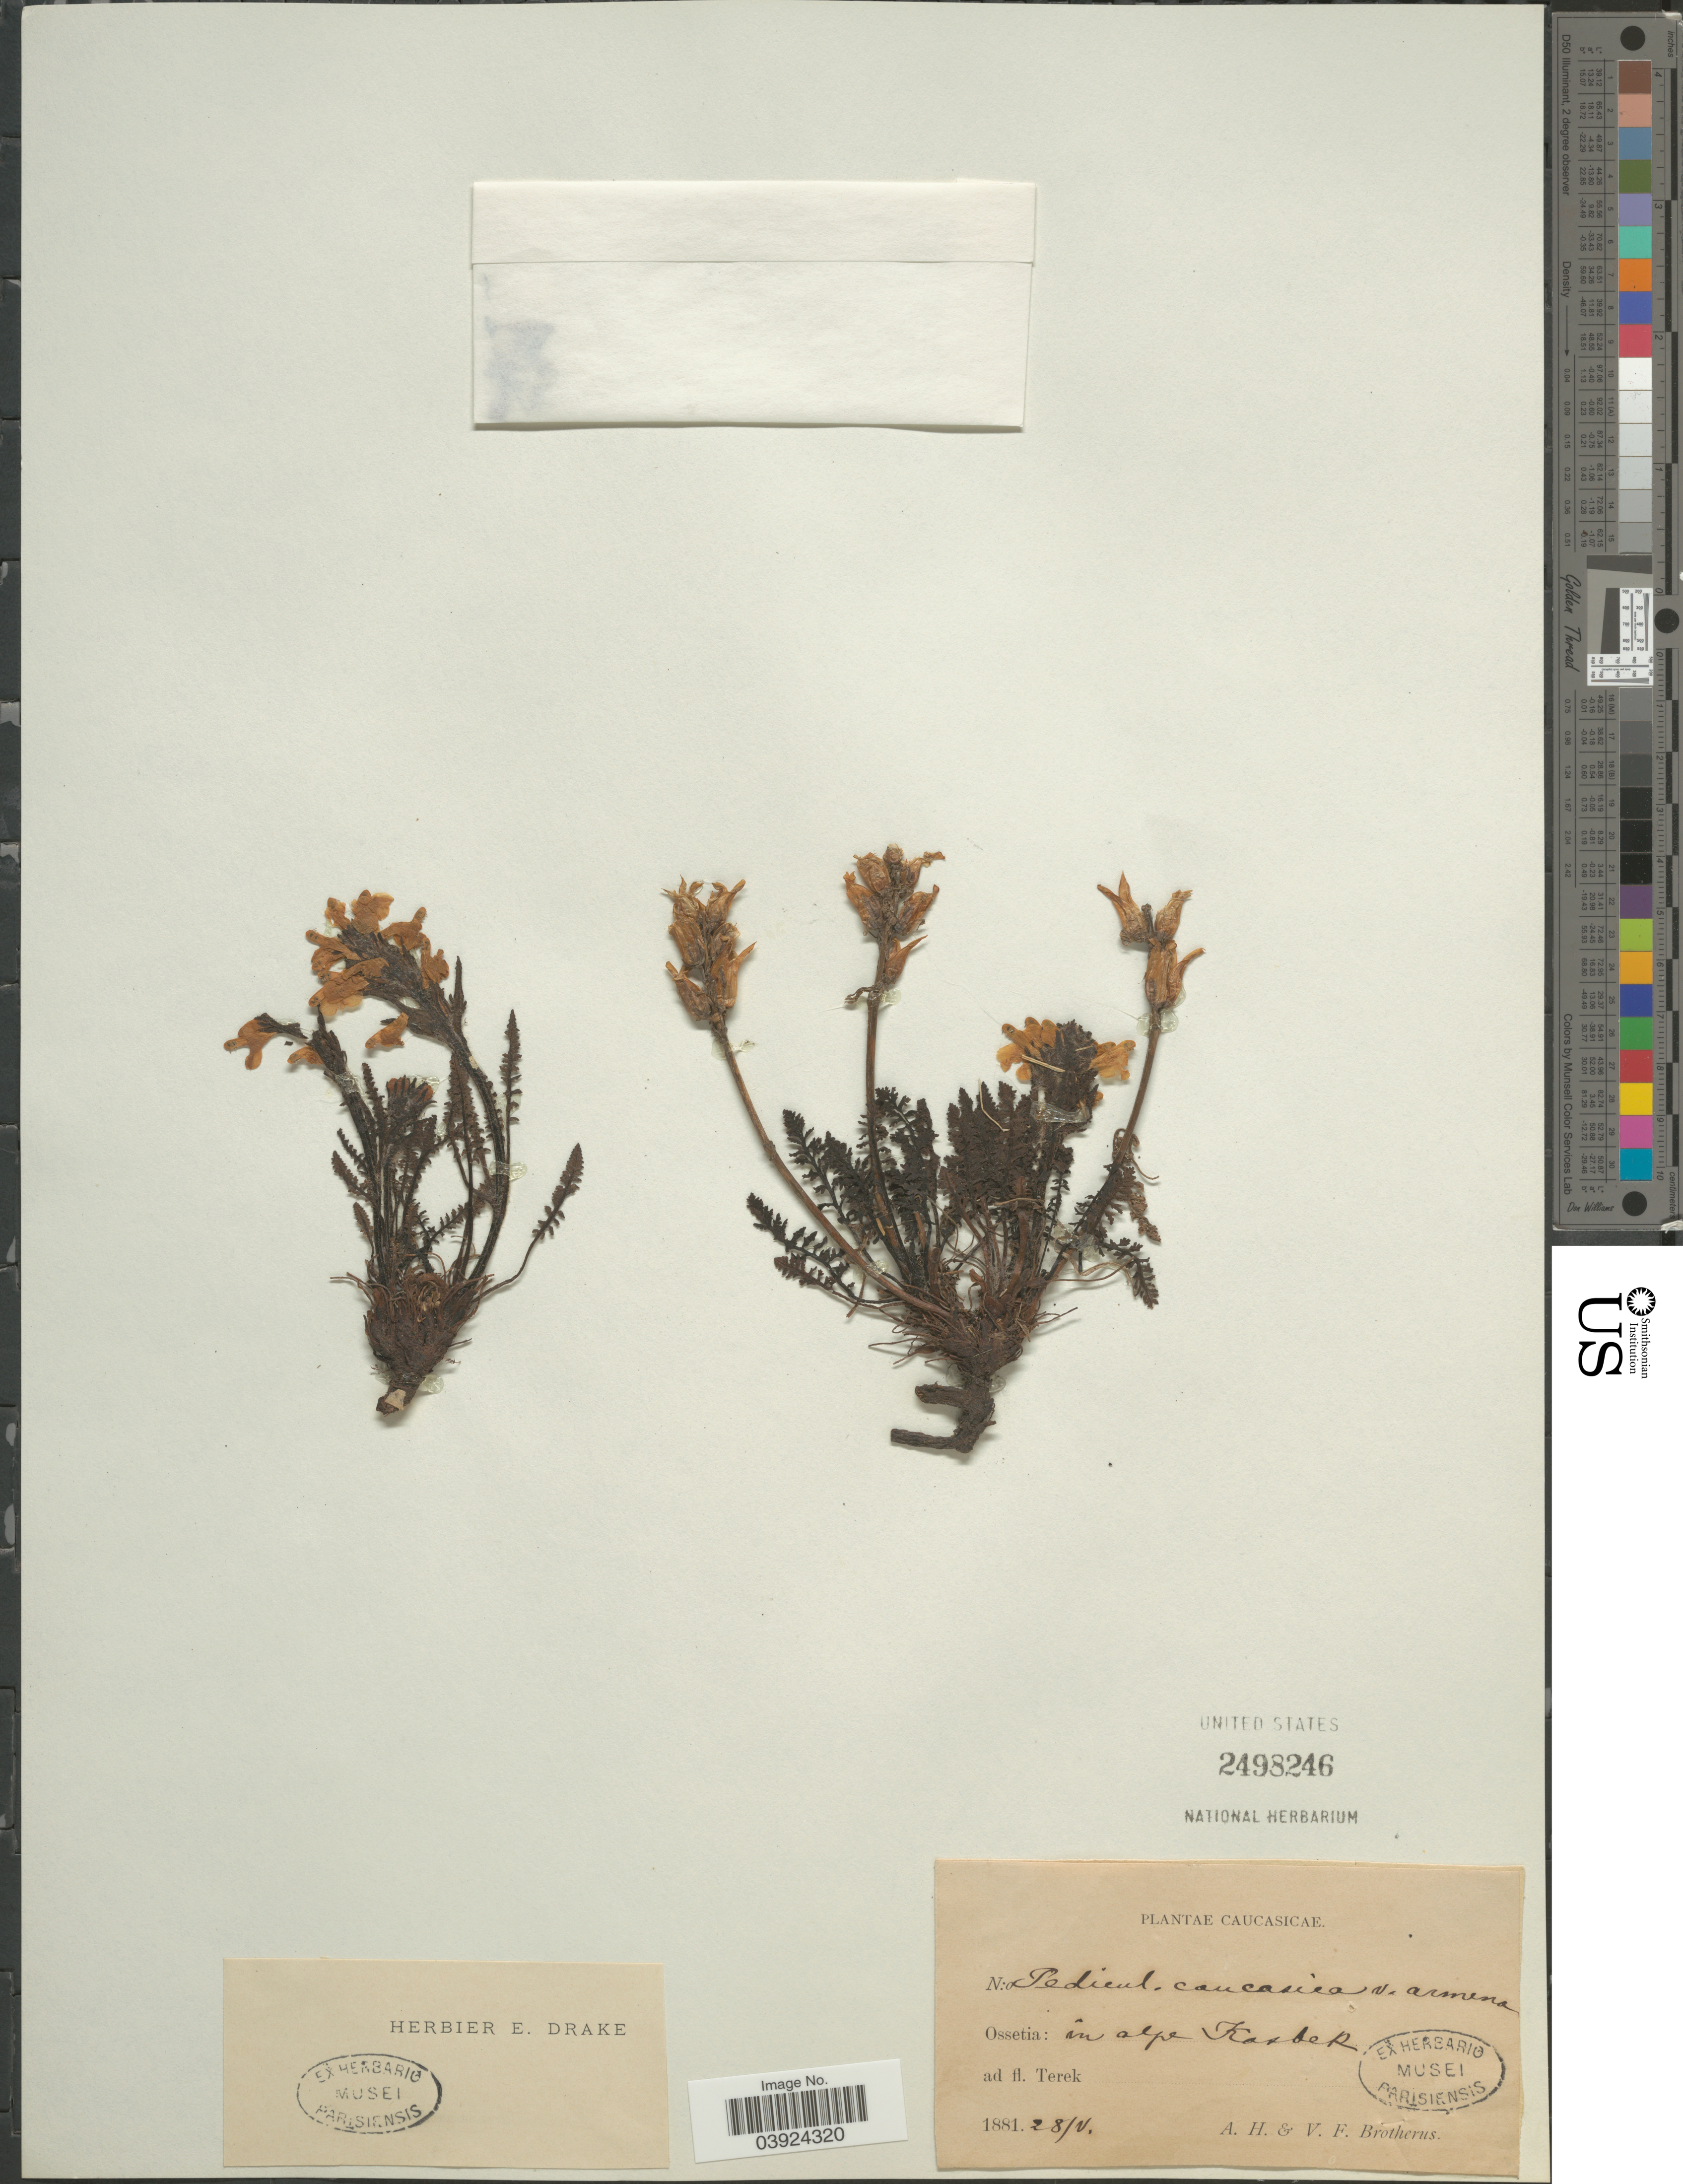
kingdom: Plantae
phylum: Tracheophyta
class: Magnoliopsida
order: Lamiales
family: Orobanchaceae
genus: Pedicularis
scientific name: Pedicularis caucasica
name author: M. Bieb.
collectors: A. Brotherus & V. F. Brotherus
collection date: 1881-05-28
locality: Caucasicæ. Ossetia: in alpe Kazbek ad fl. Terek.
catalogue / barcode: US 2498246